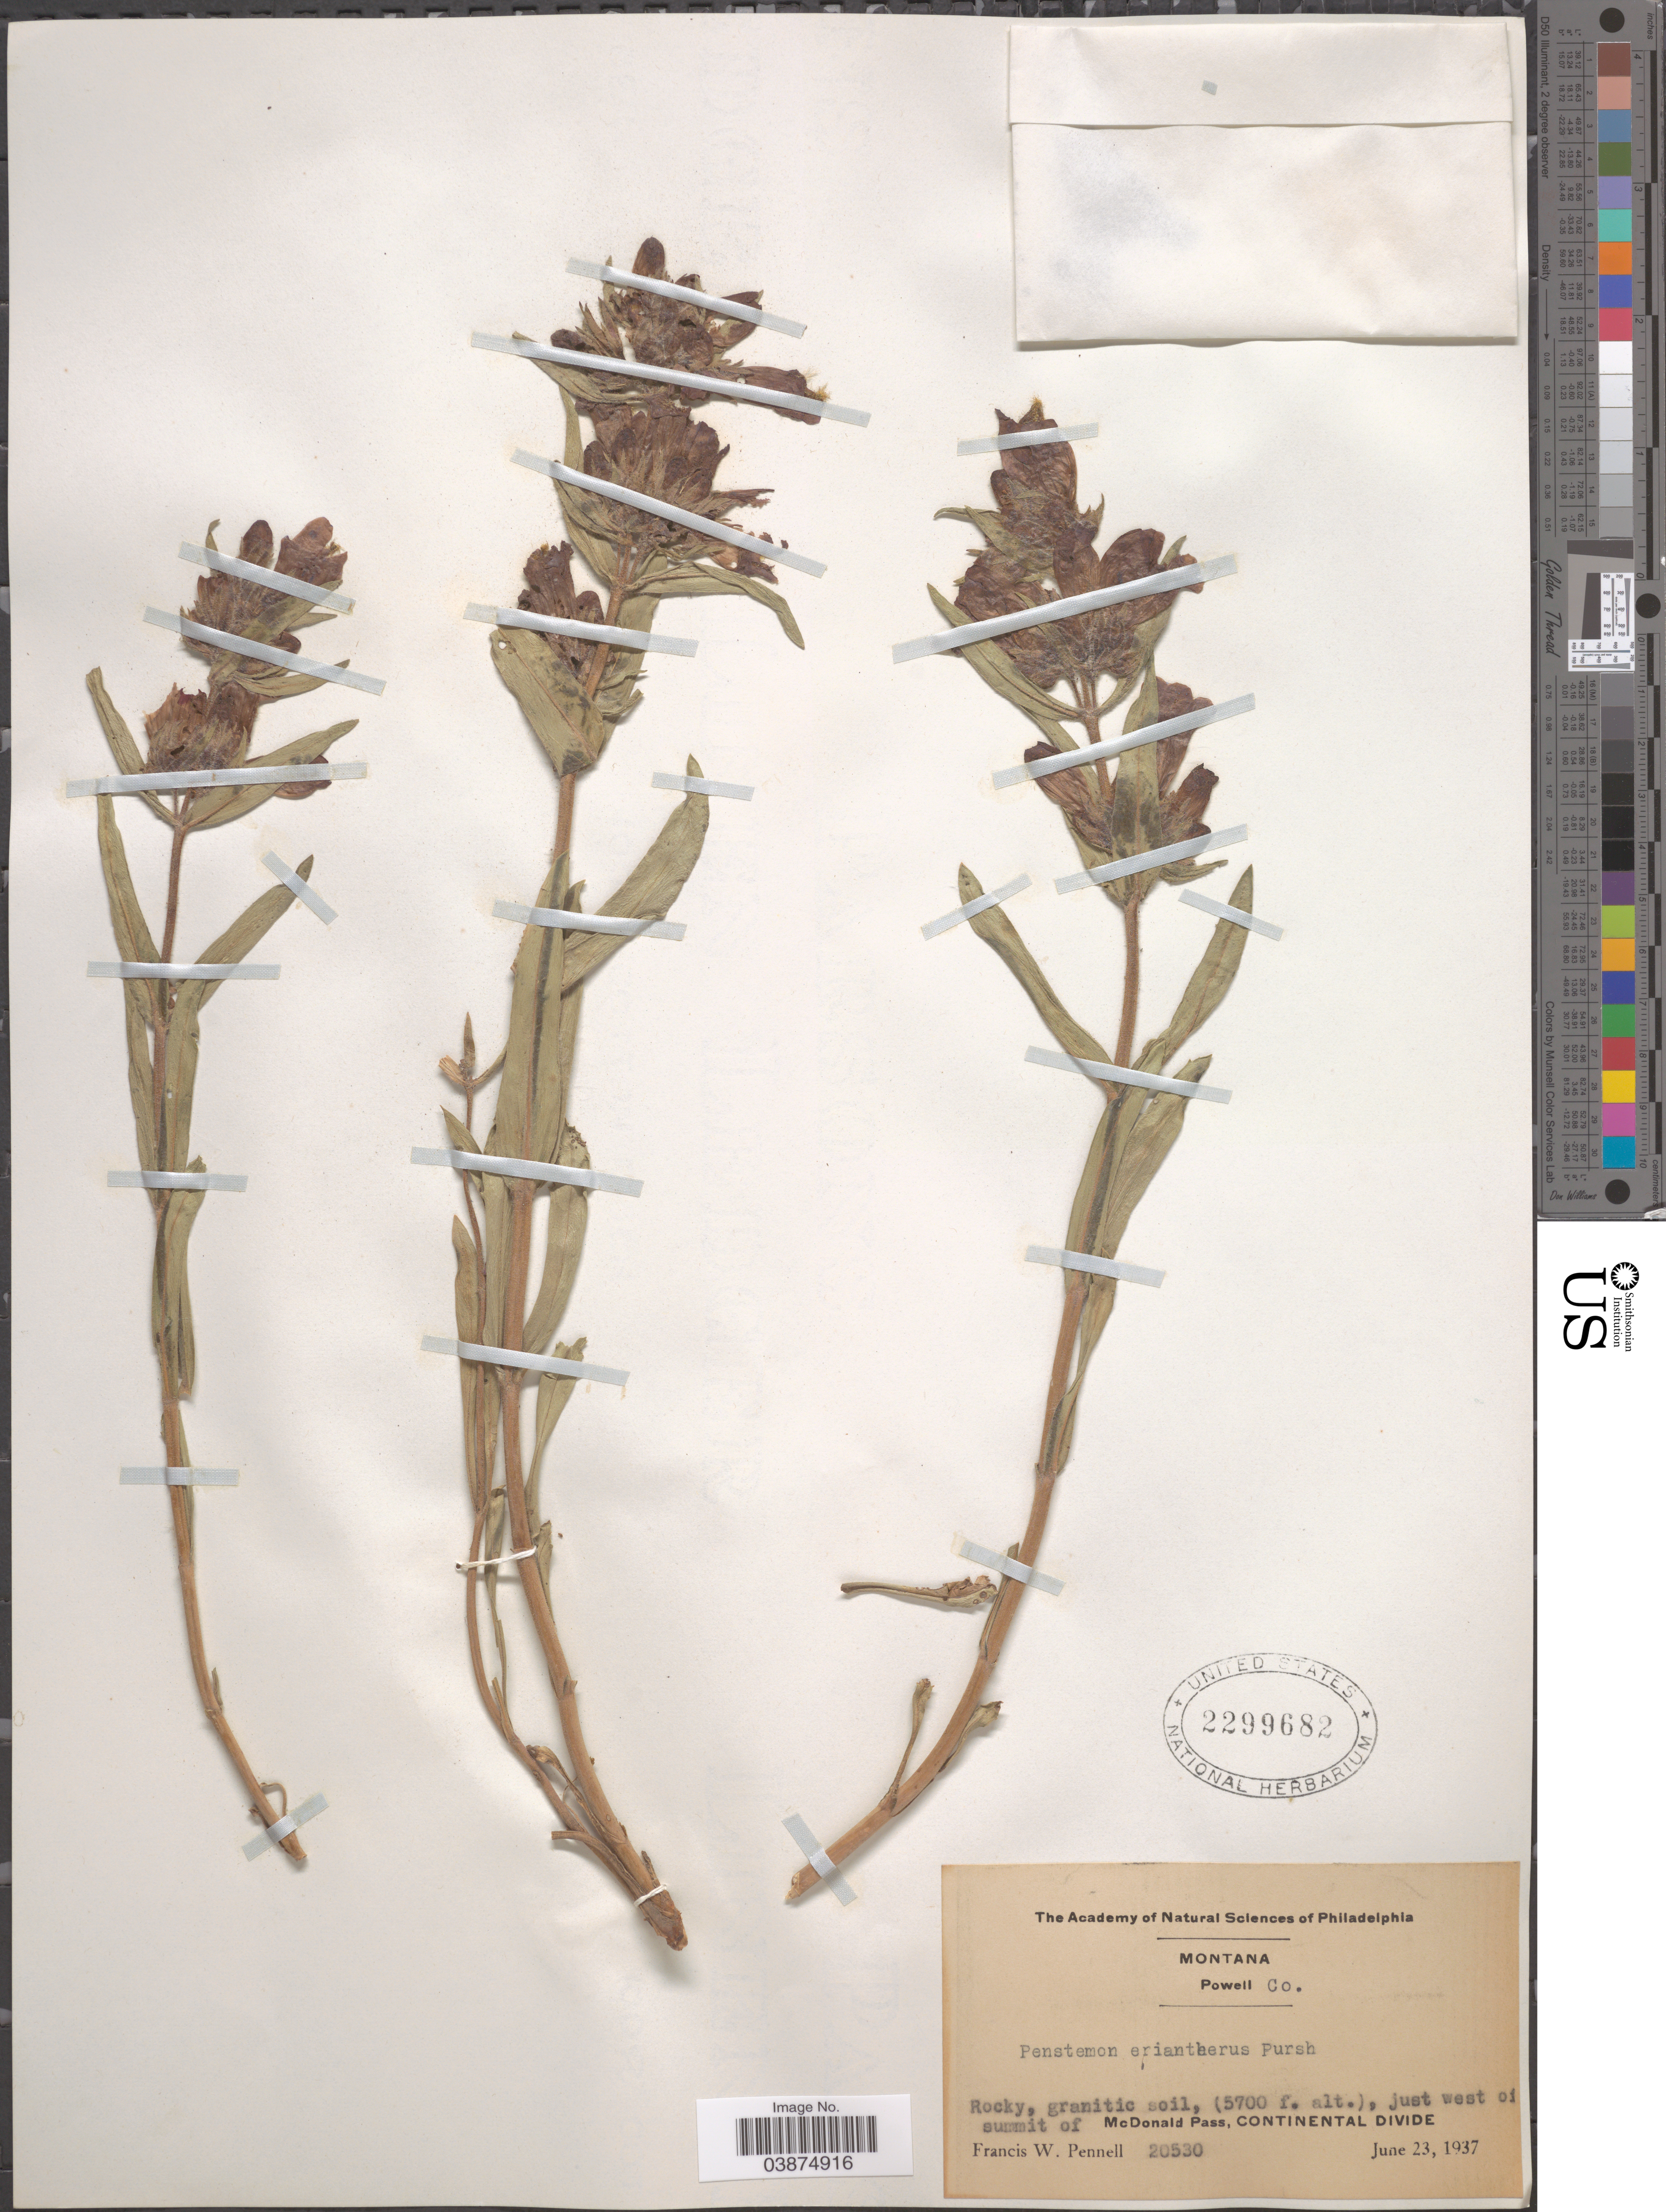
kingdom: Plantae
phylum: Tracheophyta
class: Magnoliopsida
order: Lamiales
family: Plantaginaceae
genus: Penstemon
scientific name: Penstemon eriantherus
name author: Pursh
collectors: F. W. Pennell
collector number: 20530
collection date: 1937-06-23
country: United States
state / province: Montana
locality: Powell Co. Just west of summit of McDonald Pass, Continental Divide.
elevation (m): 1737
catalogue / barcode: US 2299682